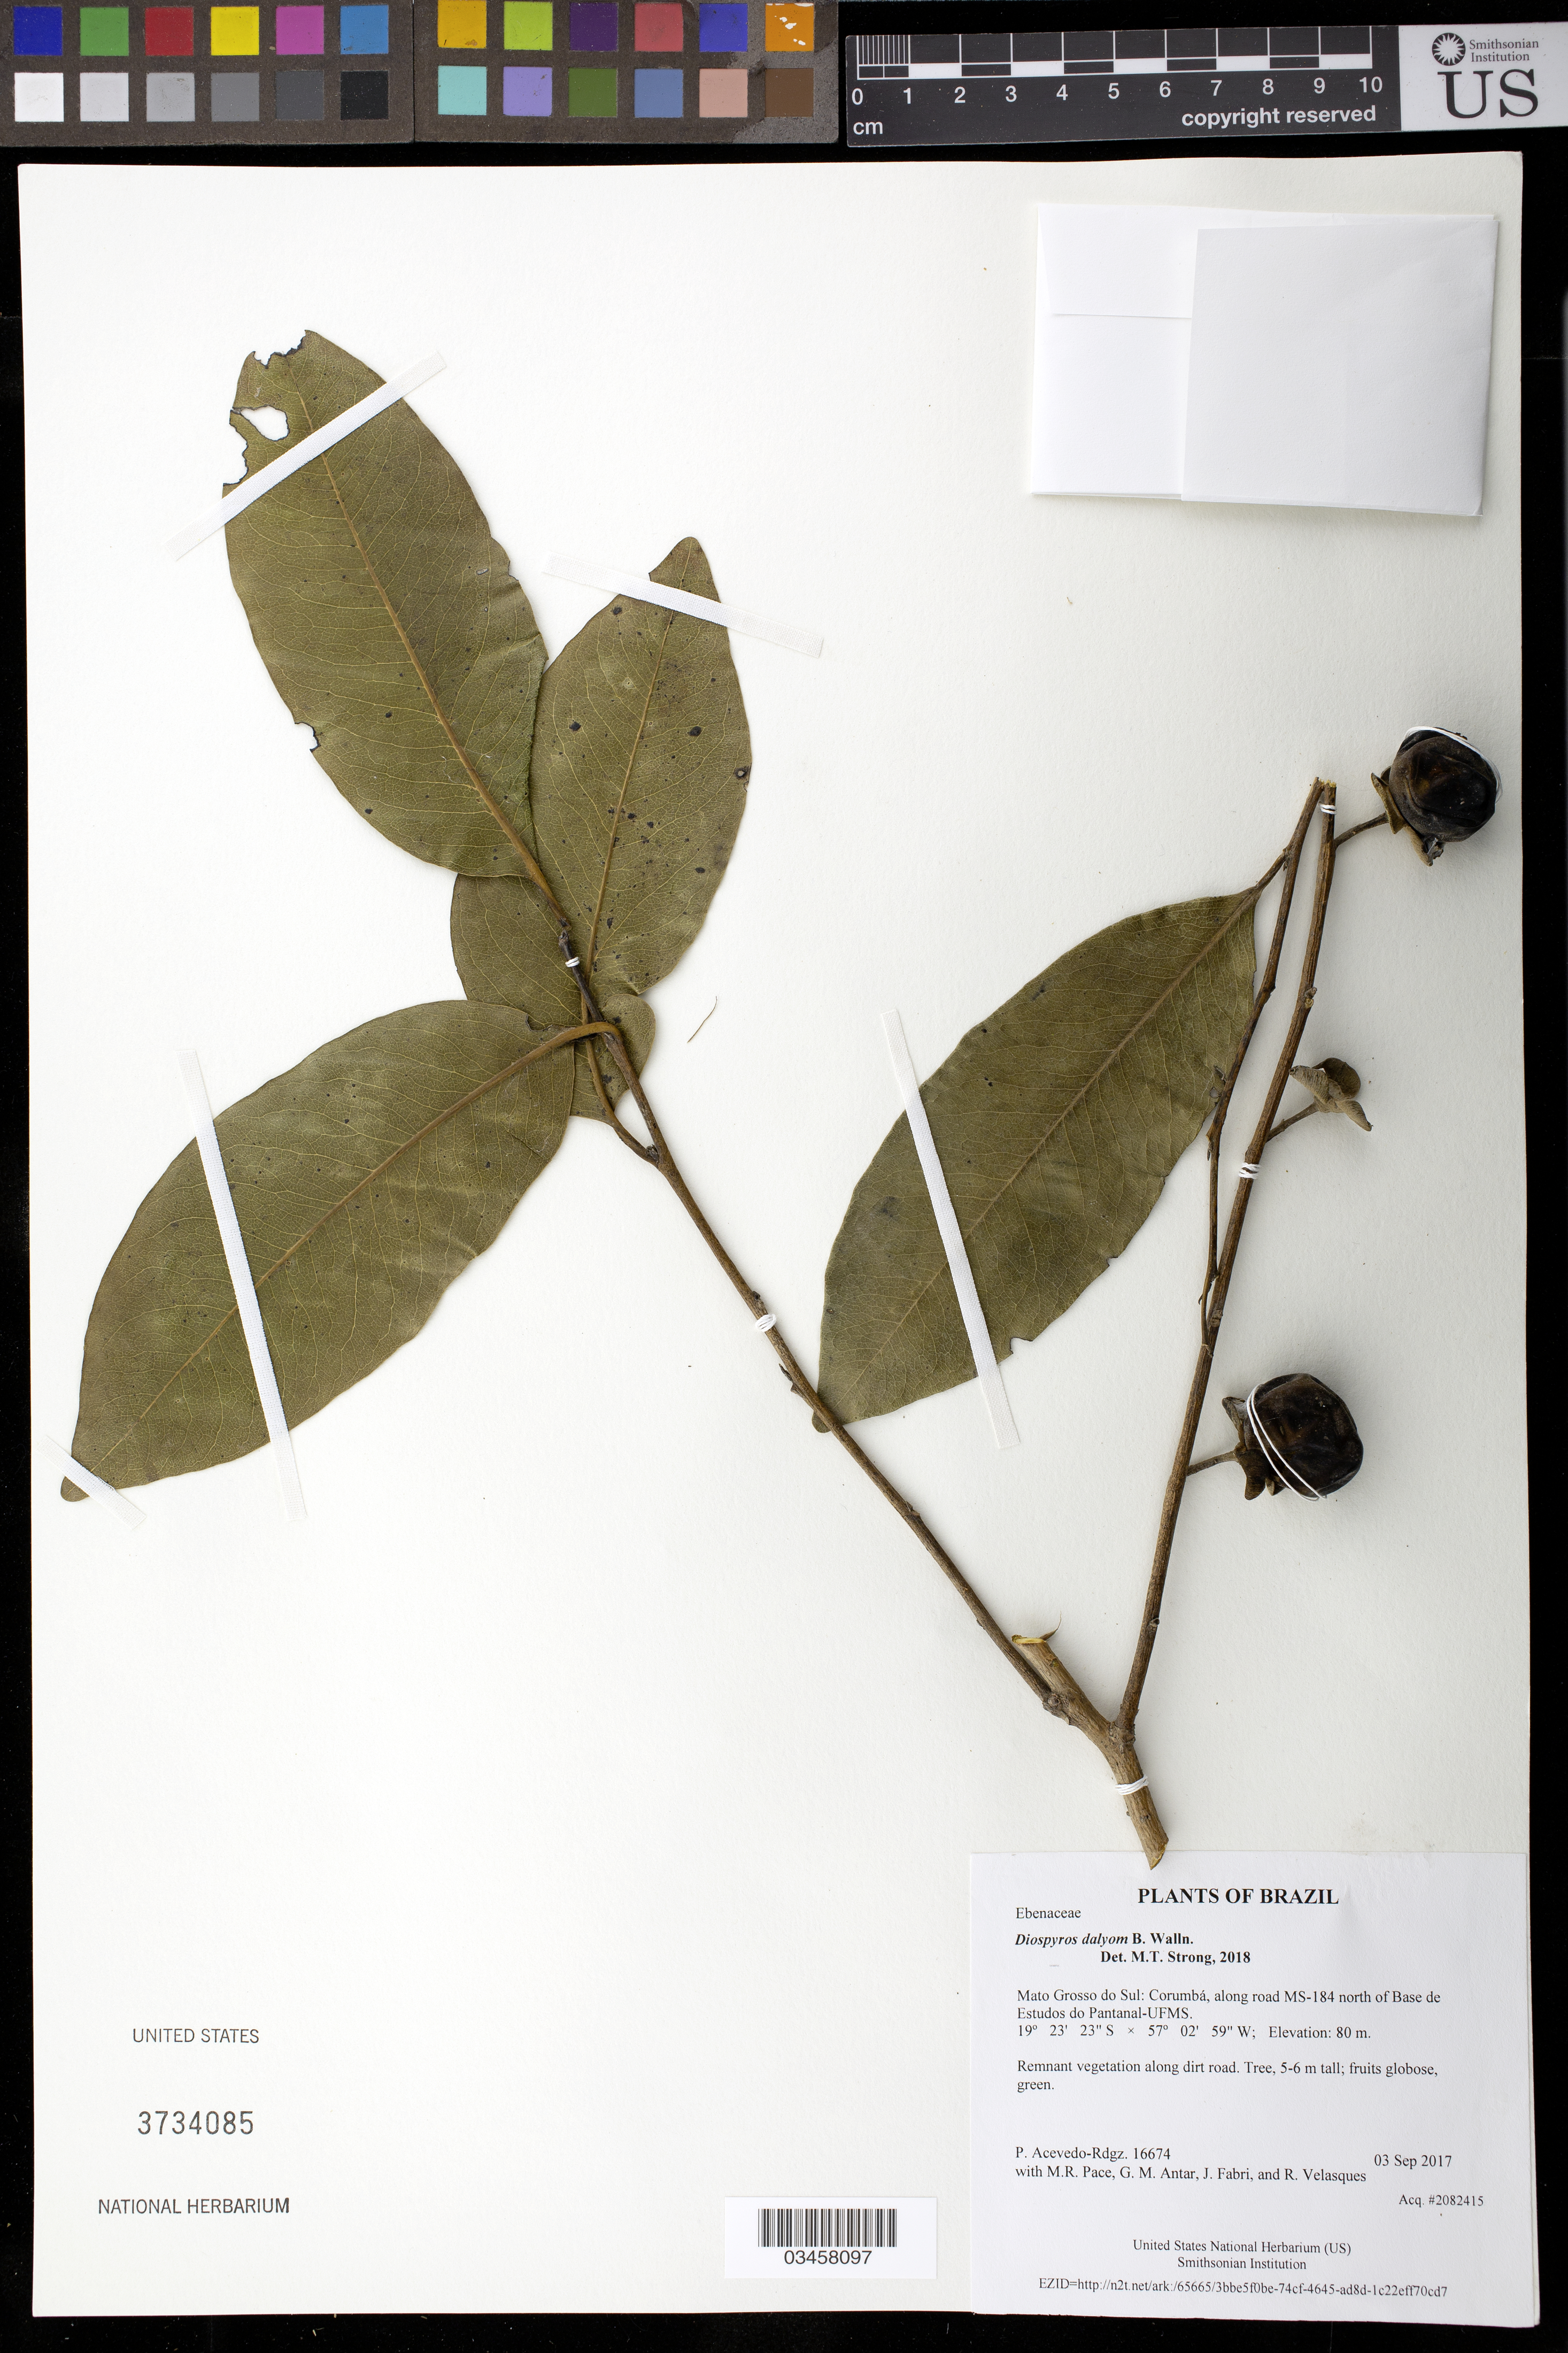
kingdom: Plantae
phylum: Tracheophyta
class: Magnoliopsida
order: Ericales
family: Ebenaceae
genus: Diospyros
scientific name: Diospyros dalyom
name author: B. Walln.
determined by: Strong, Mark T., (BOT), Smithsonian Institution - National Museum of Natural History (UNITED STATES)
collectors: P. Acevedo-Rodr., M. R. Pace, G. M. Antar, J. Fabri & R. Velasques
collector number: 16674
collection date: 2017-09-03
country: Brazil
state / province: Mato Grosso do Sul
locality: Corumbá, along road MS-184 north of Base de Estudos do Pantanal-UFMS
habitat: Remnant vegetation along dirt road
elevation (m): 80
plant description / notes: US, NY, MO, K, RB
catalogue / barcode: US 3734085